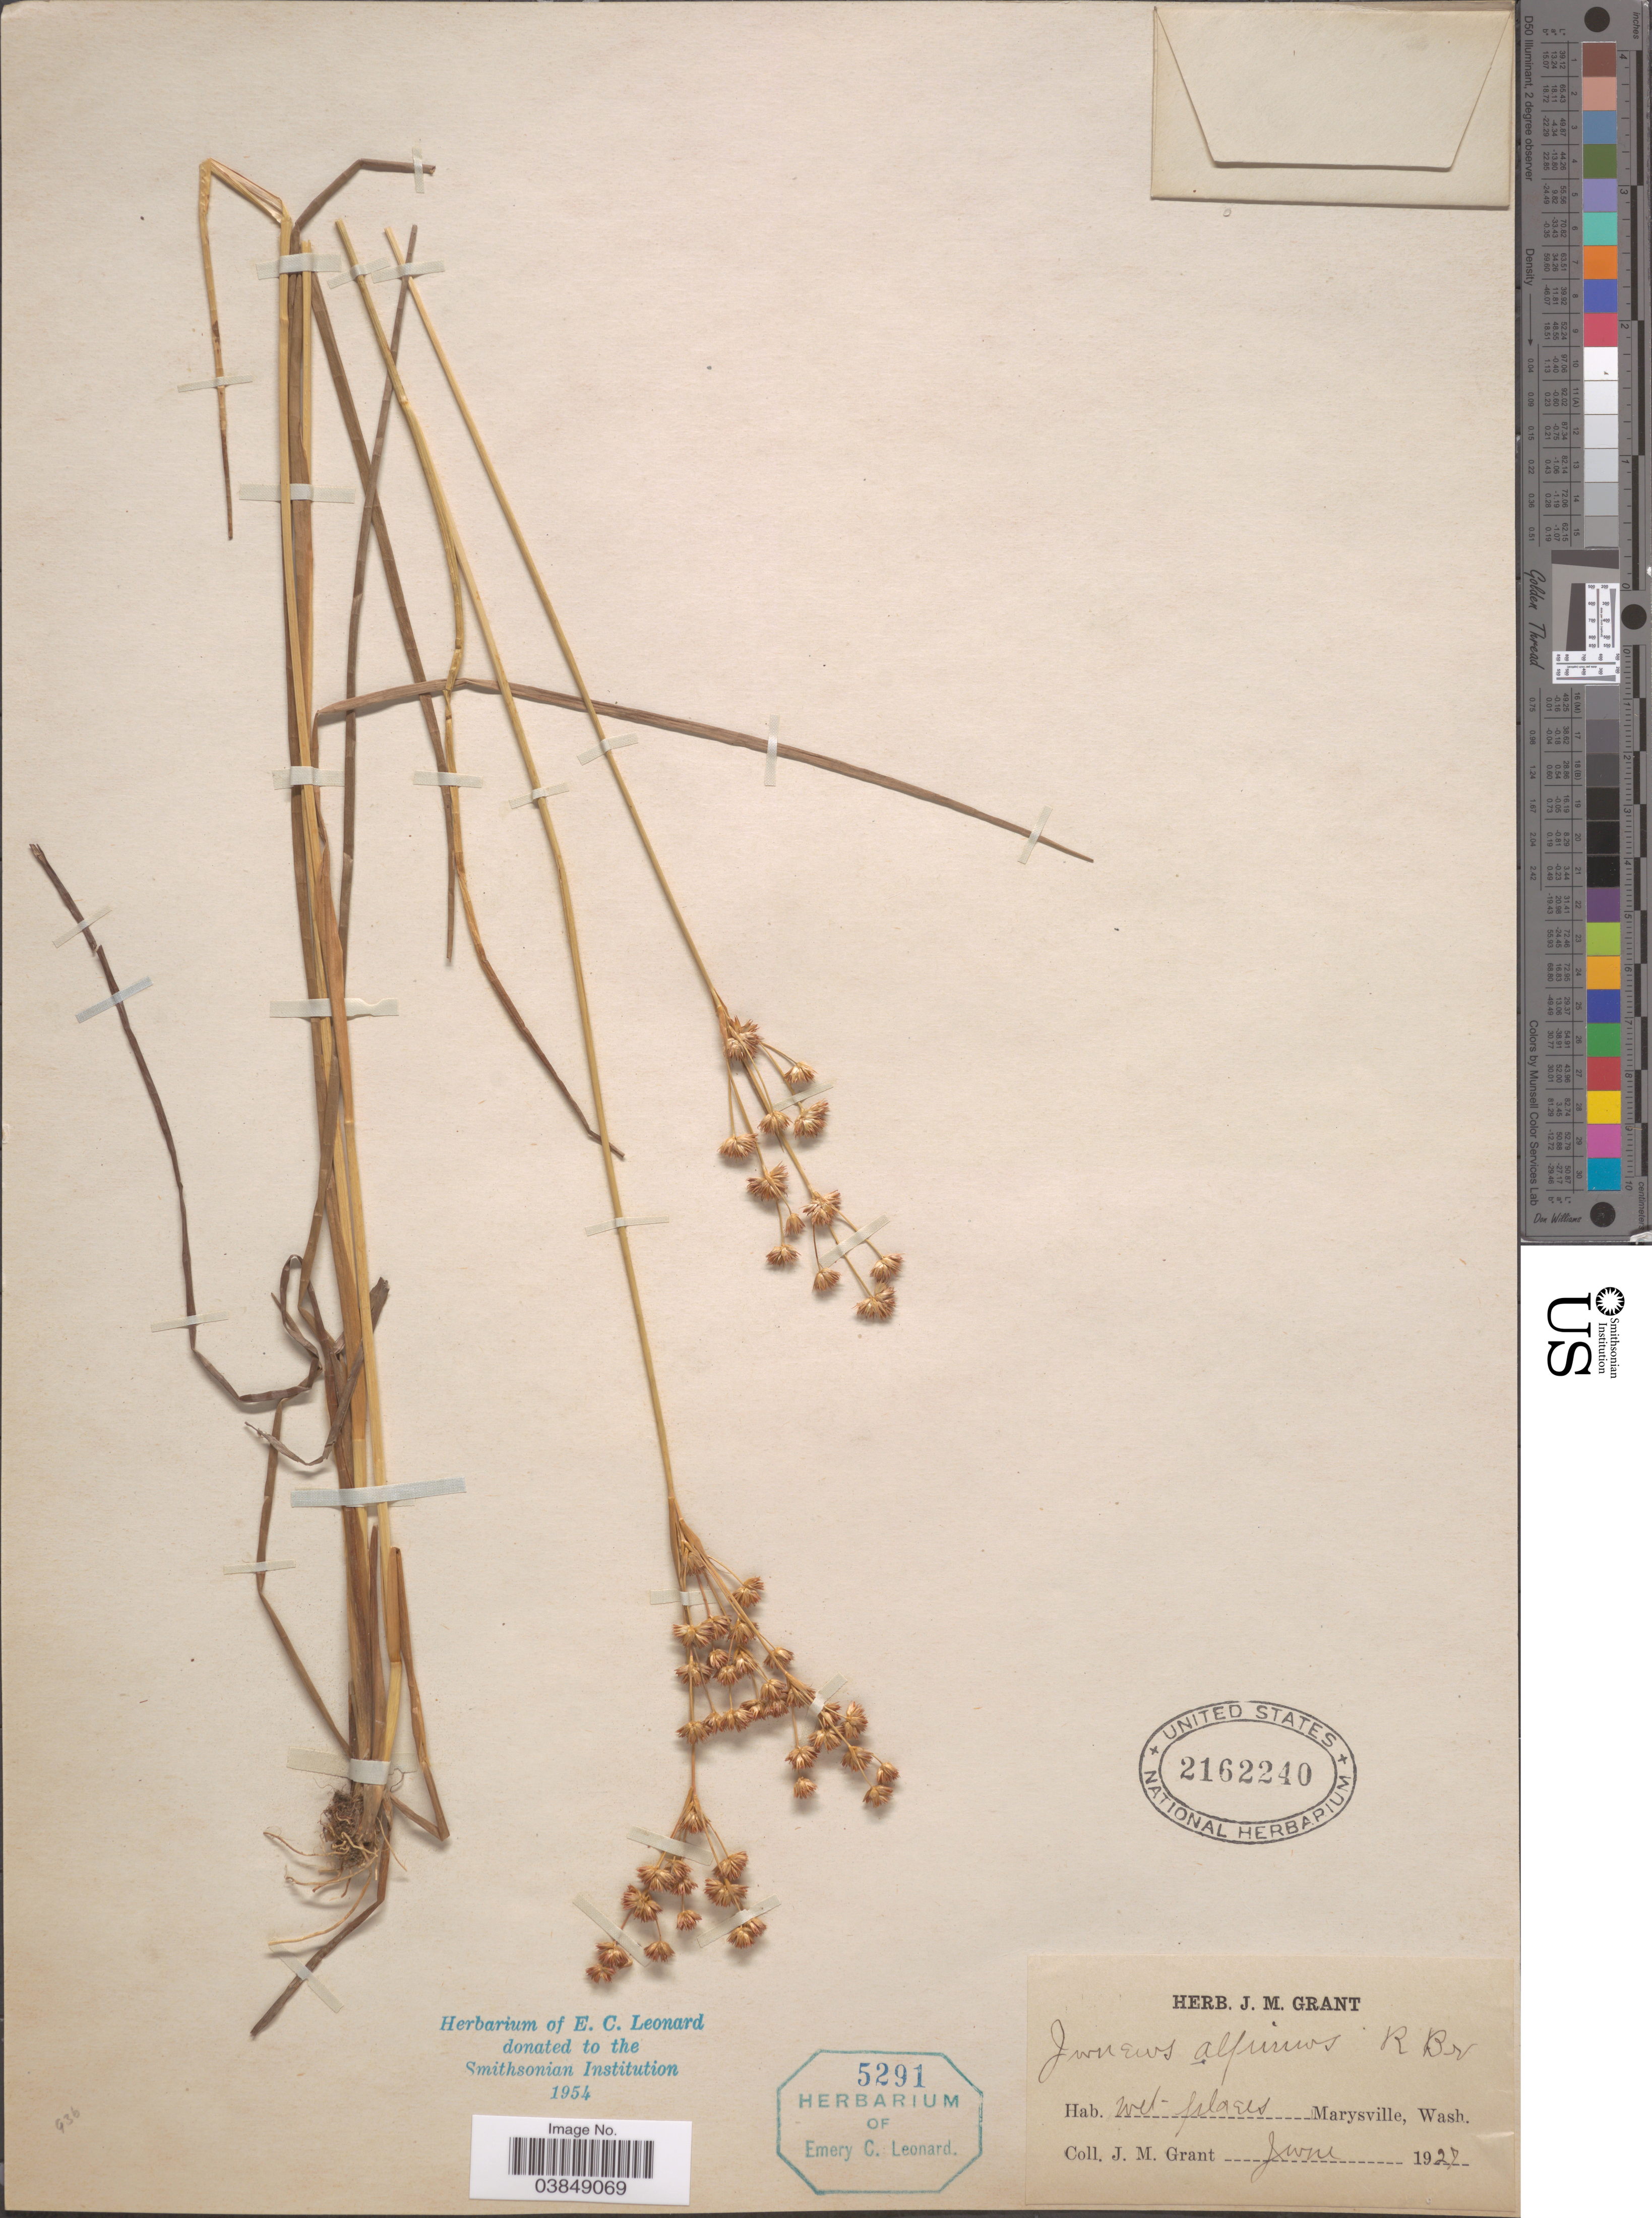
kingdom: Plantae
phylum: Tracheophyta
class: Liliopsida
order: Poales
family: Juncaceae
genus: Juncus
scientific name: Juncus alpinus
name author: Vill.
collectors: J. M. Grant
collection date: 1927-06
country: United States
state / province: Washington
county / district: Snohomish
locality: Wet places. Marysville.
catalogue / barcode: US 2162240